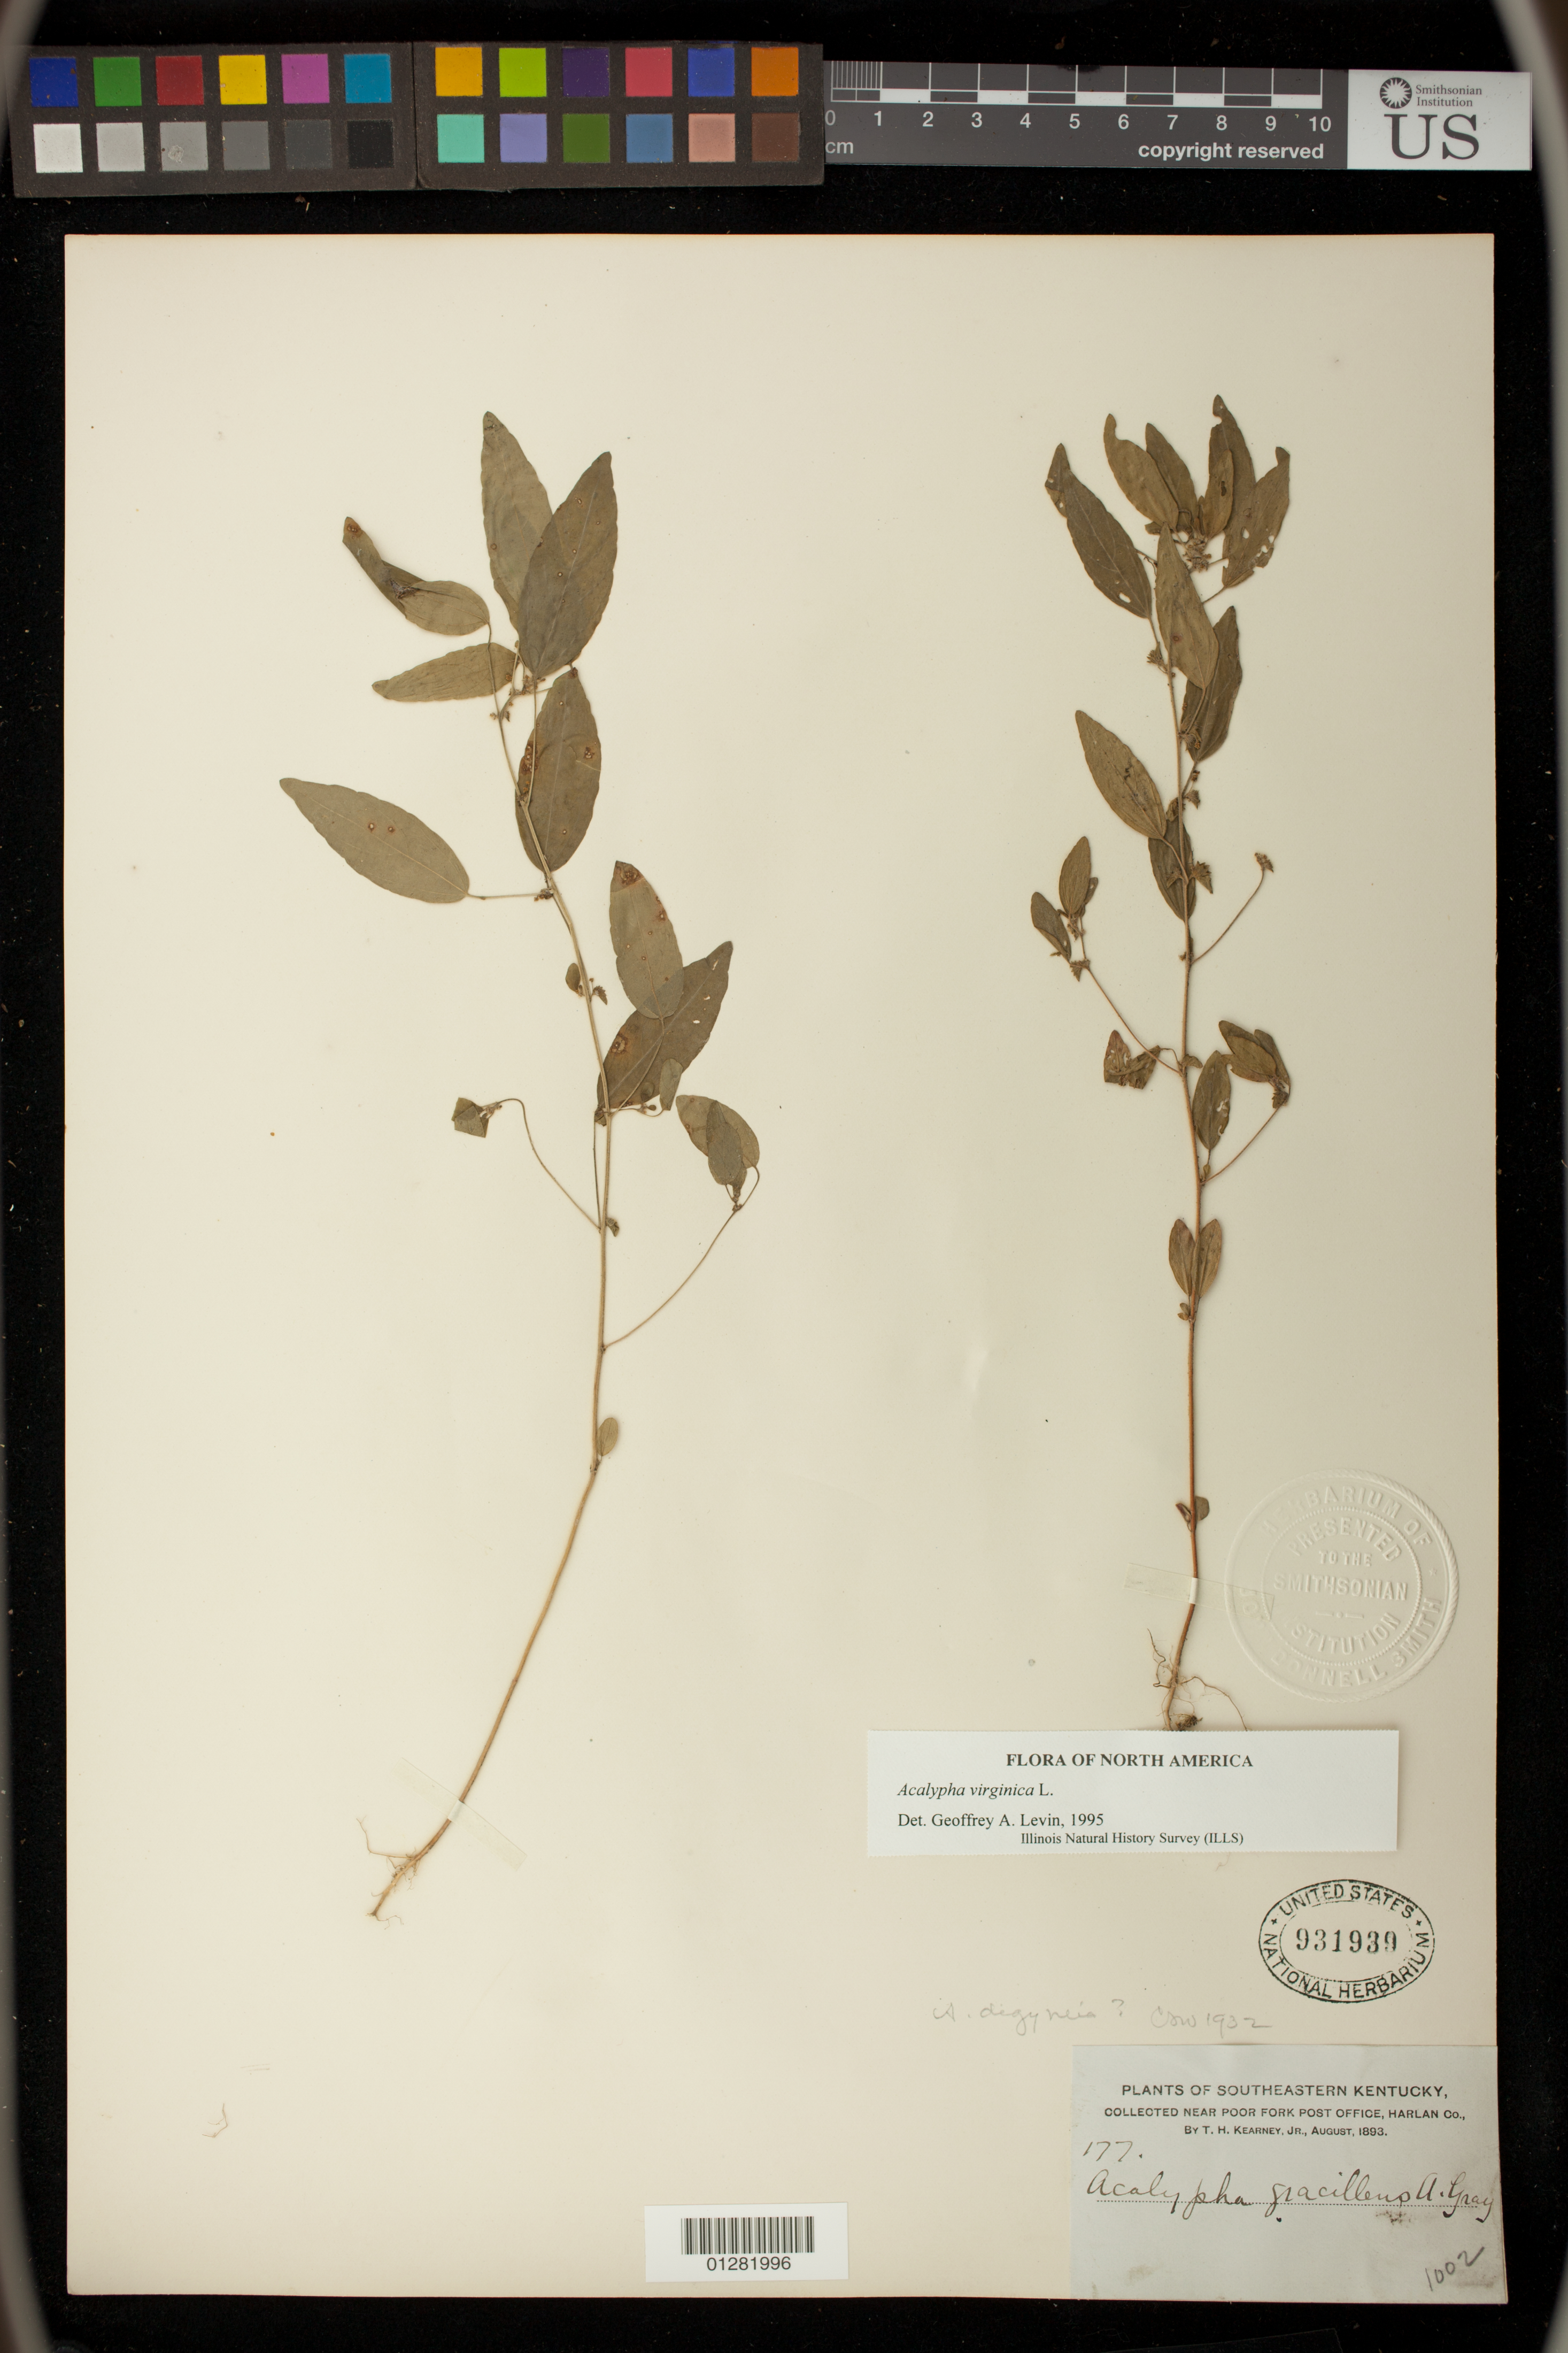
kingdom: Plantae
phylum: Tracheophyta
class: Magnoliopsida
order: Malpighiales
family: Euphorbiaceae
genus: Acalypha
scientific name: Acalypha virginica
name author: L.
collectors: T. H. Kearney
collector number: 177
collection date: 1893-08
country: United States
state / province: Kentucky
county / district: Harlan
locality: Collected near Poor Fork Post Office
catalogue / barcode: US 931939